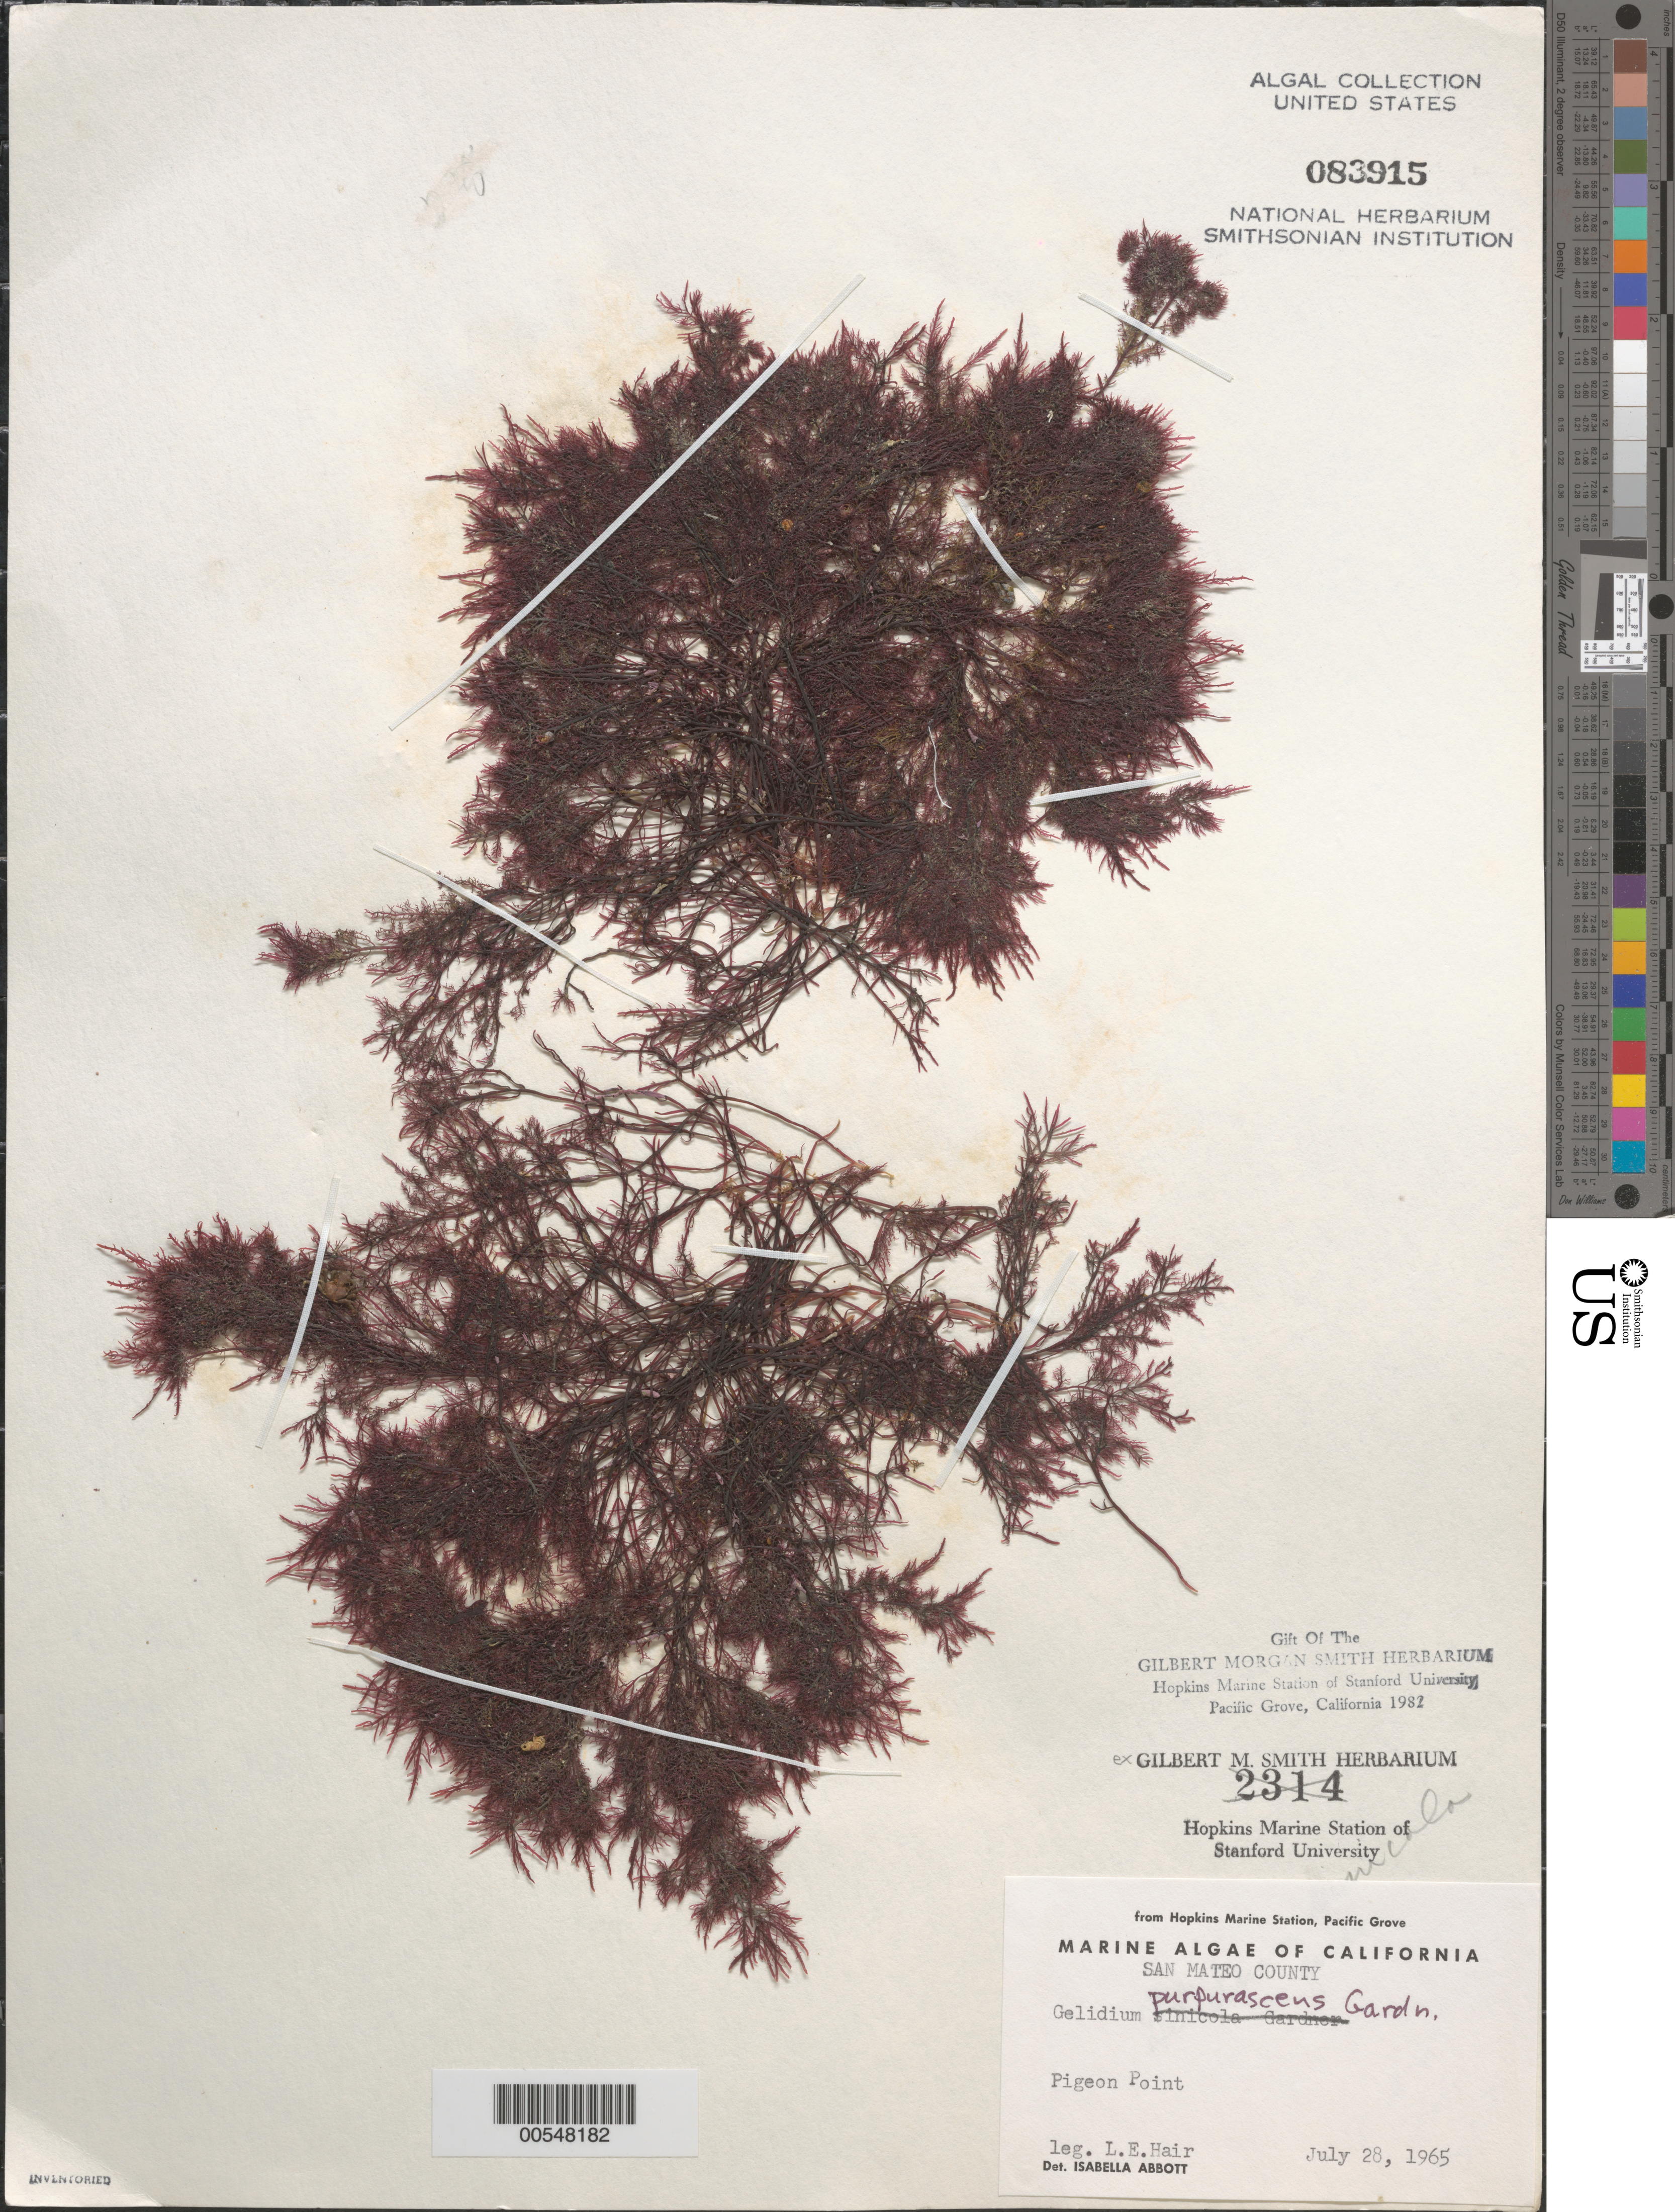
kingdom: Plantae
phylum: Rhodophyta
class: Florideophyceae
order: Gelidiales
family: Gelidiaceae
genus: Gelidium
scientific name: Gelidium purpurascens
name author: N.L. Gardner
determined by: Abbott, Isabella A.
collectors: L. Hair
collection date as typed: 28 Jul 1965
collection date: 1965-07-28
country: United States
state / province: California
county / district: San Mateo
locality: Pigeon Point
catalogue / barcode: US 83915